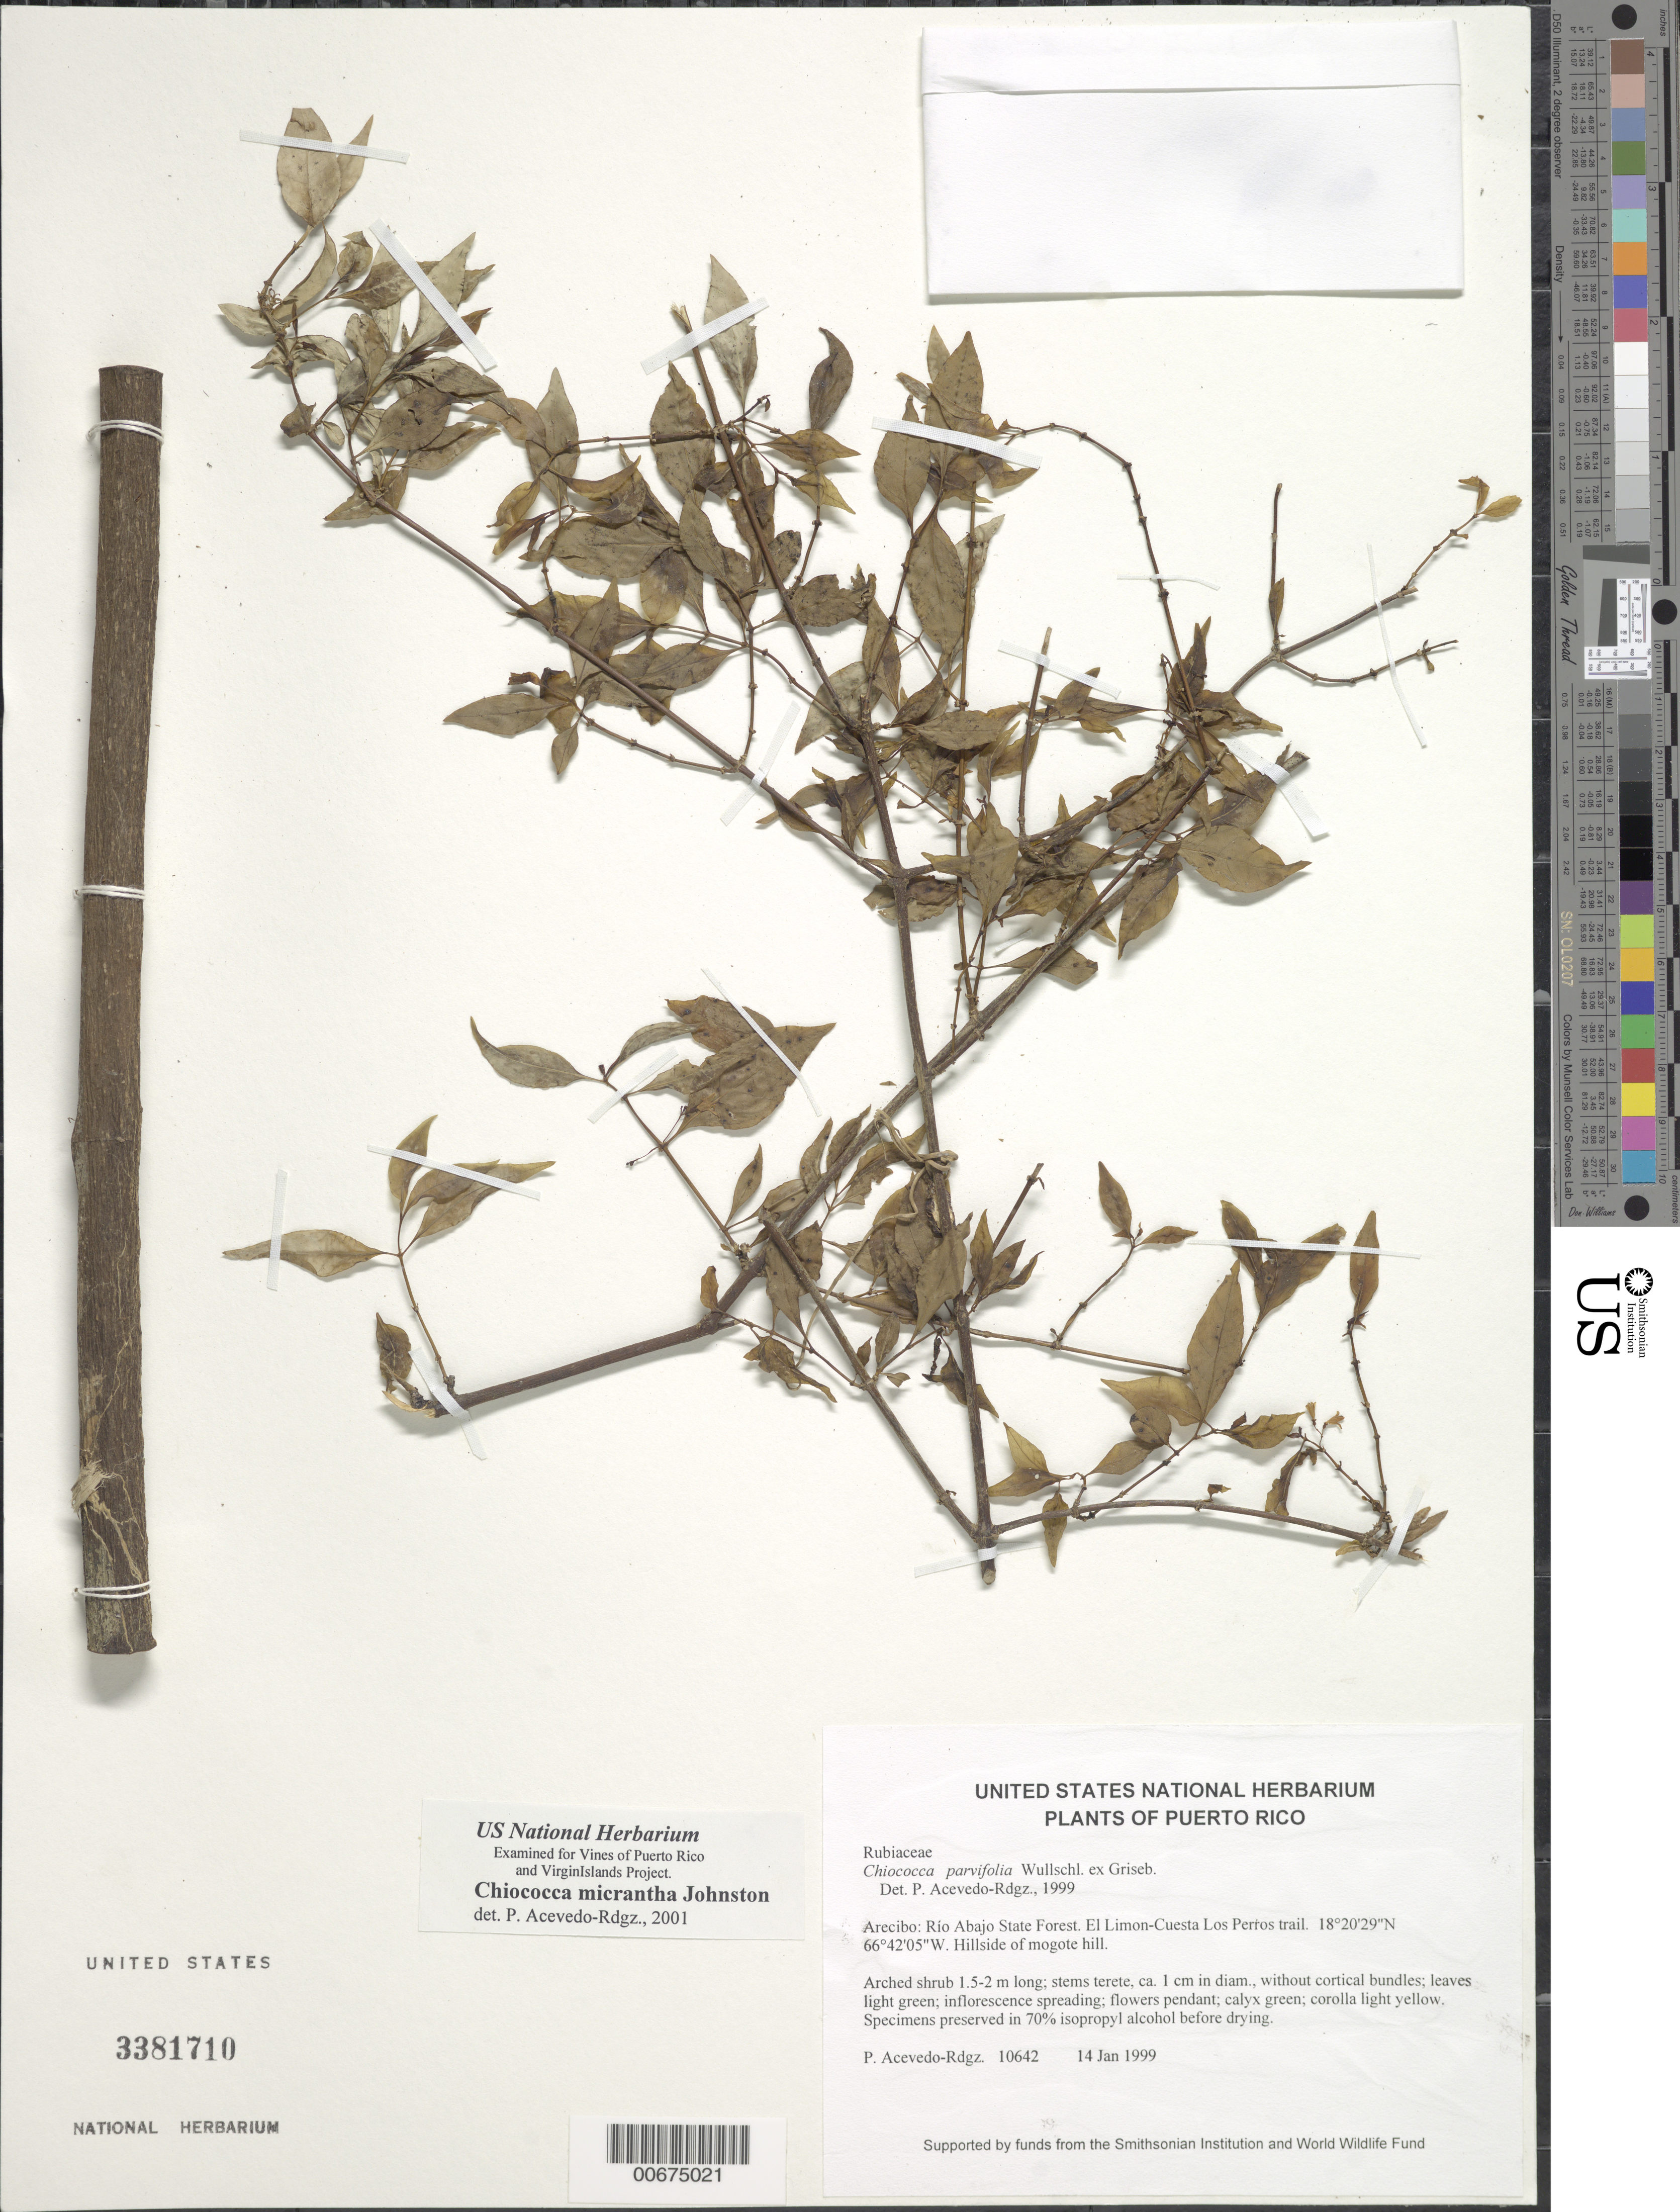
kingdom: Plantae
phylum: Tracheophyta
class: Magnoliopsida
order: Gentianales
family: Rubiaceae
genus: Chiococca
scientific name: Chiococca micrantha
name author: J.R. Johnst.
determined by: Acevedo-Rodríguez, P., (BOT), Smithsonian Institution - National Museum of Natural History (UNITED STATES)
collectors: P. Acevedo-Rodr.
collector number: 10642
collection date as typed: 14 Jan 1999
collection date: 1999-01-14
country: Puerto Rico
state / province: Arecibo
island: Puerto Rico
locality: Arecibo; Río Abajo State Forest. El Limon-Cuesta Los Perros trail.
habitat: Hillside of mogote hill.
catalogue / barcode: US 3381710